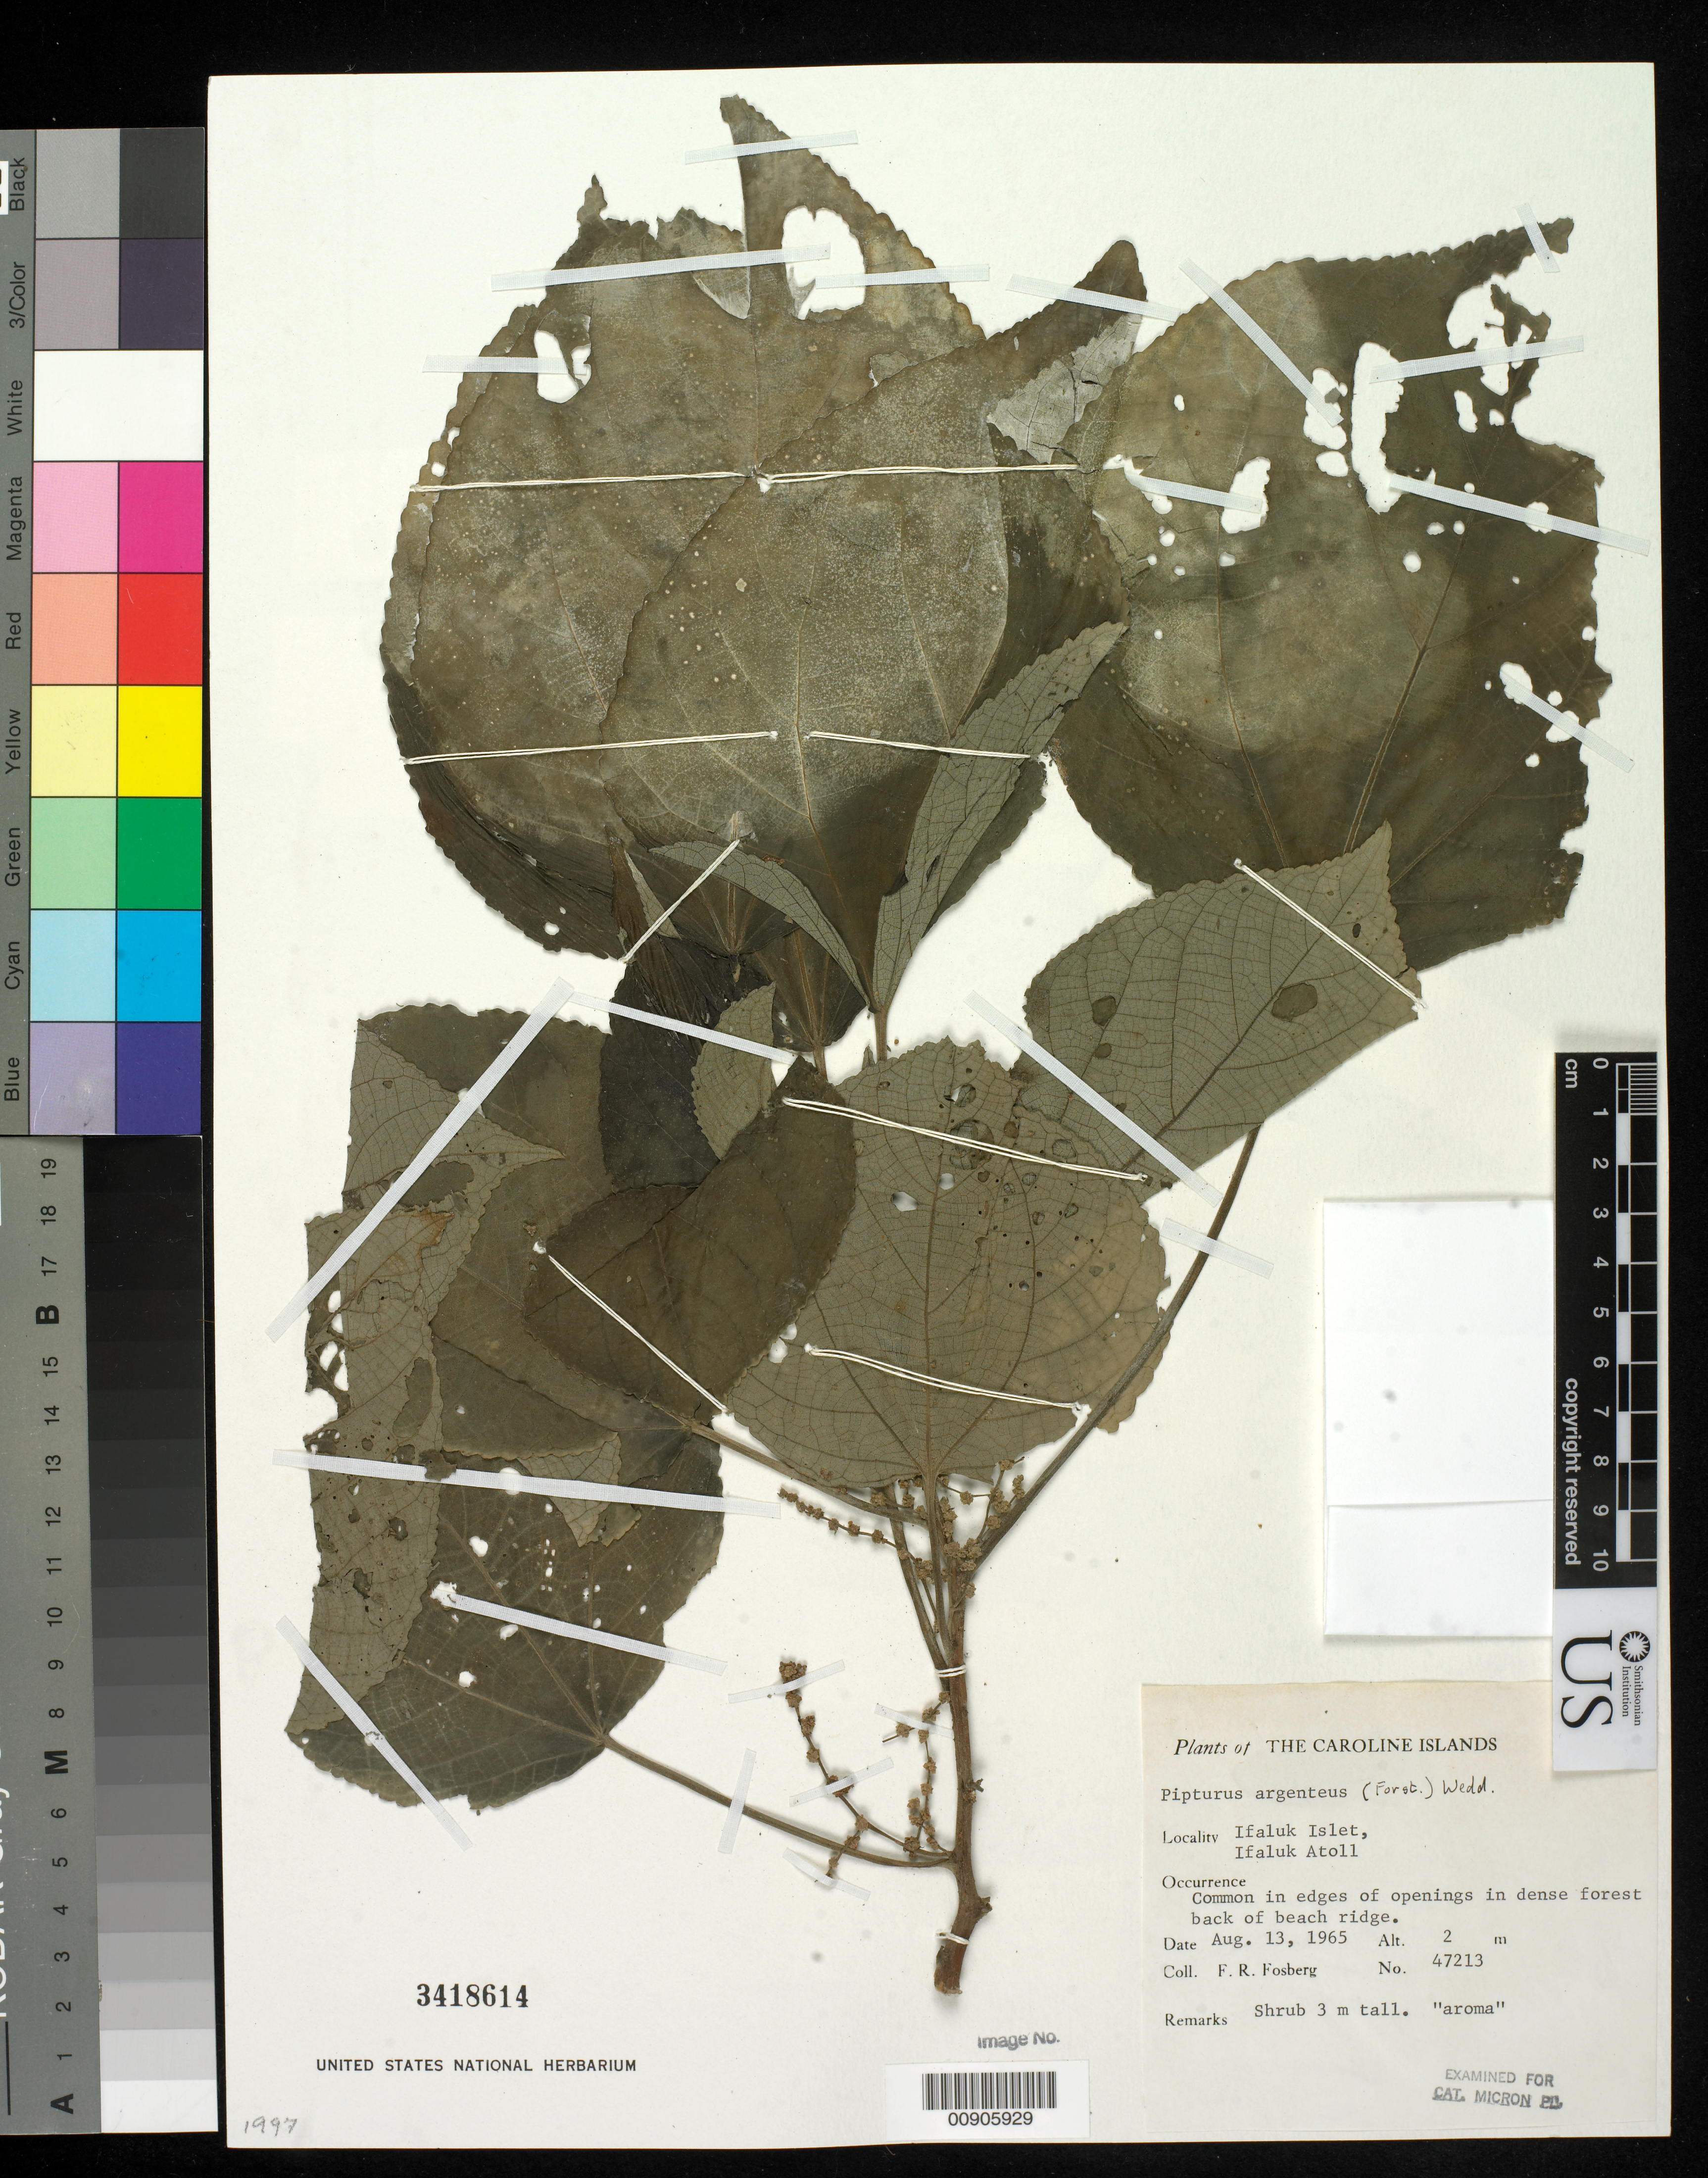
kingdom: Plantae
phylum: Tracheophyta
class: Magnoliopsida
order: Rosales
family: Urticaceae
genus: Pipturus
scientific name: Pipturus argenteus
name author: (G. Forst.) Wedd.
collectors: F. R. Fosberg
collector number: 47213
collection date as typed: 13 Aug 1965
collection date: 1965-08-13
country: Micronesia, Federated States of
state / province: Yap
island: Ifalik (Ifaluk) Atoll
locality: Ifaluk Islet, Ifaluk Atoll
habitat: Common in edges of openings in dense forest back of beach ridge.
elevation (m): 2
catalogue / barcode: US 3418614